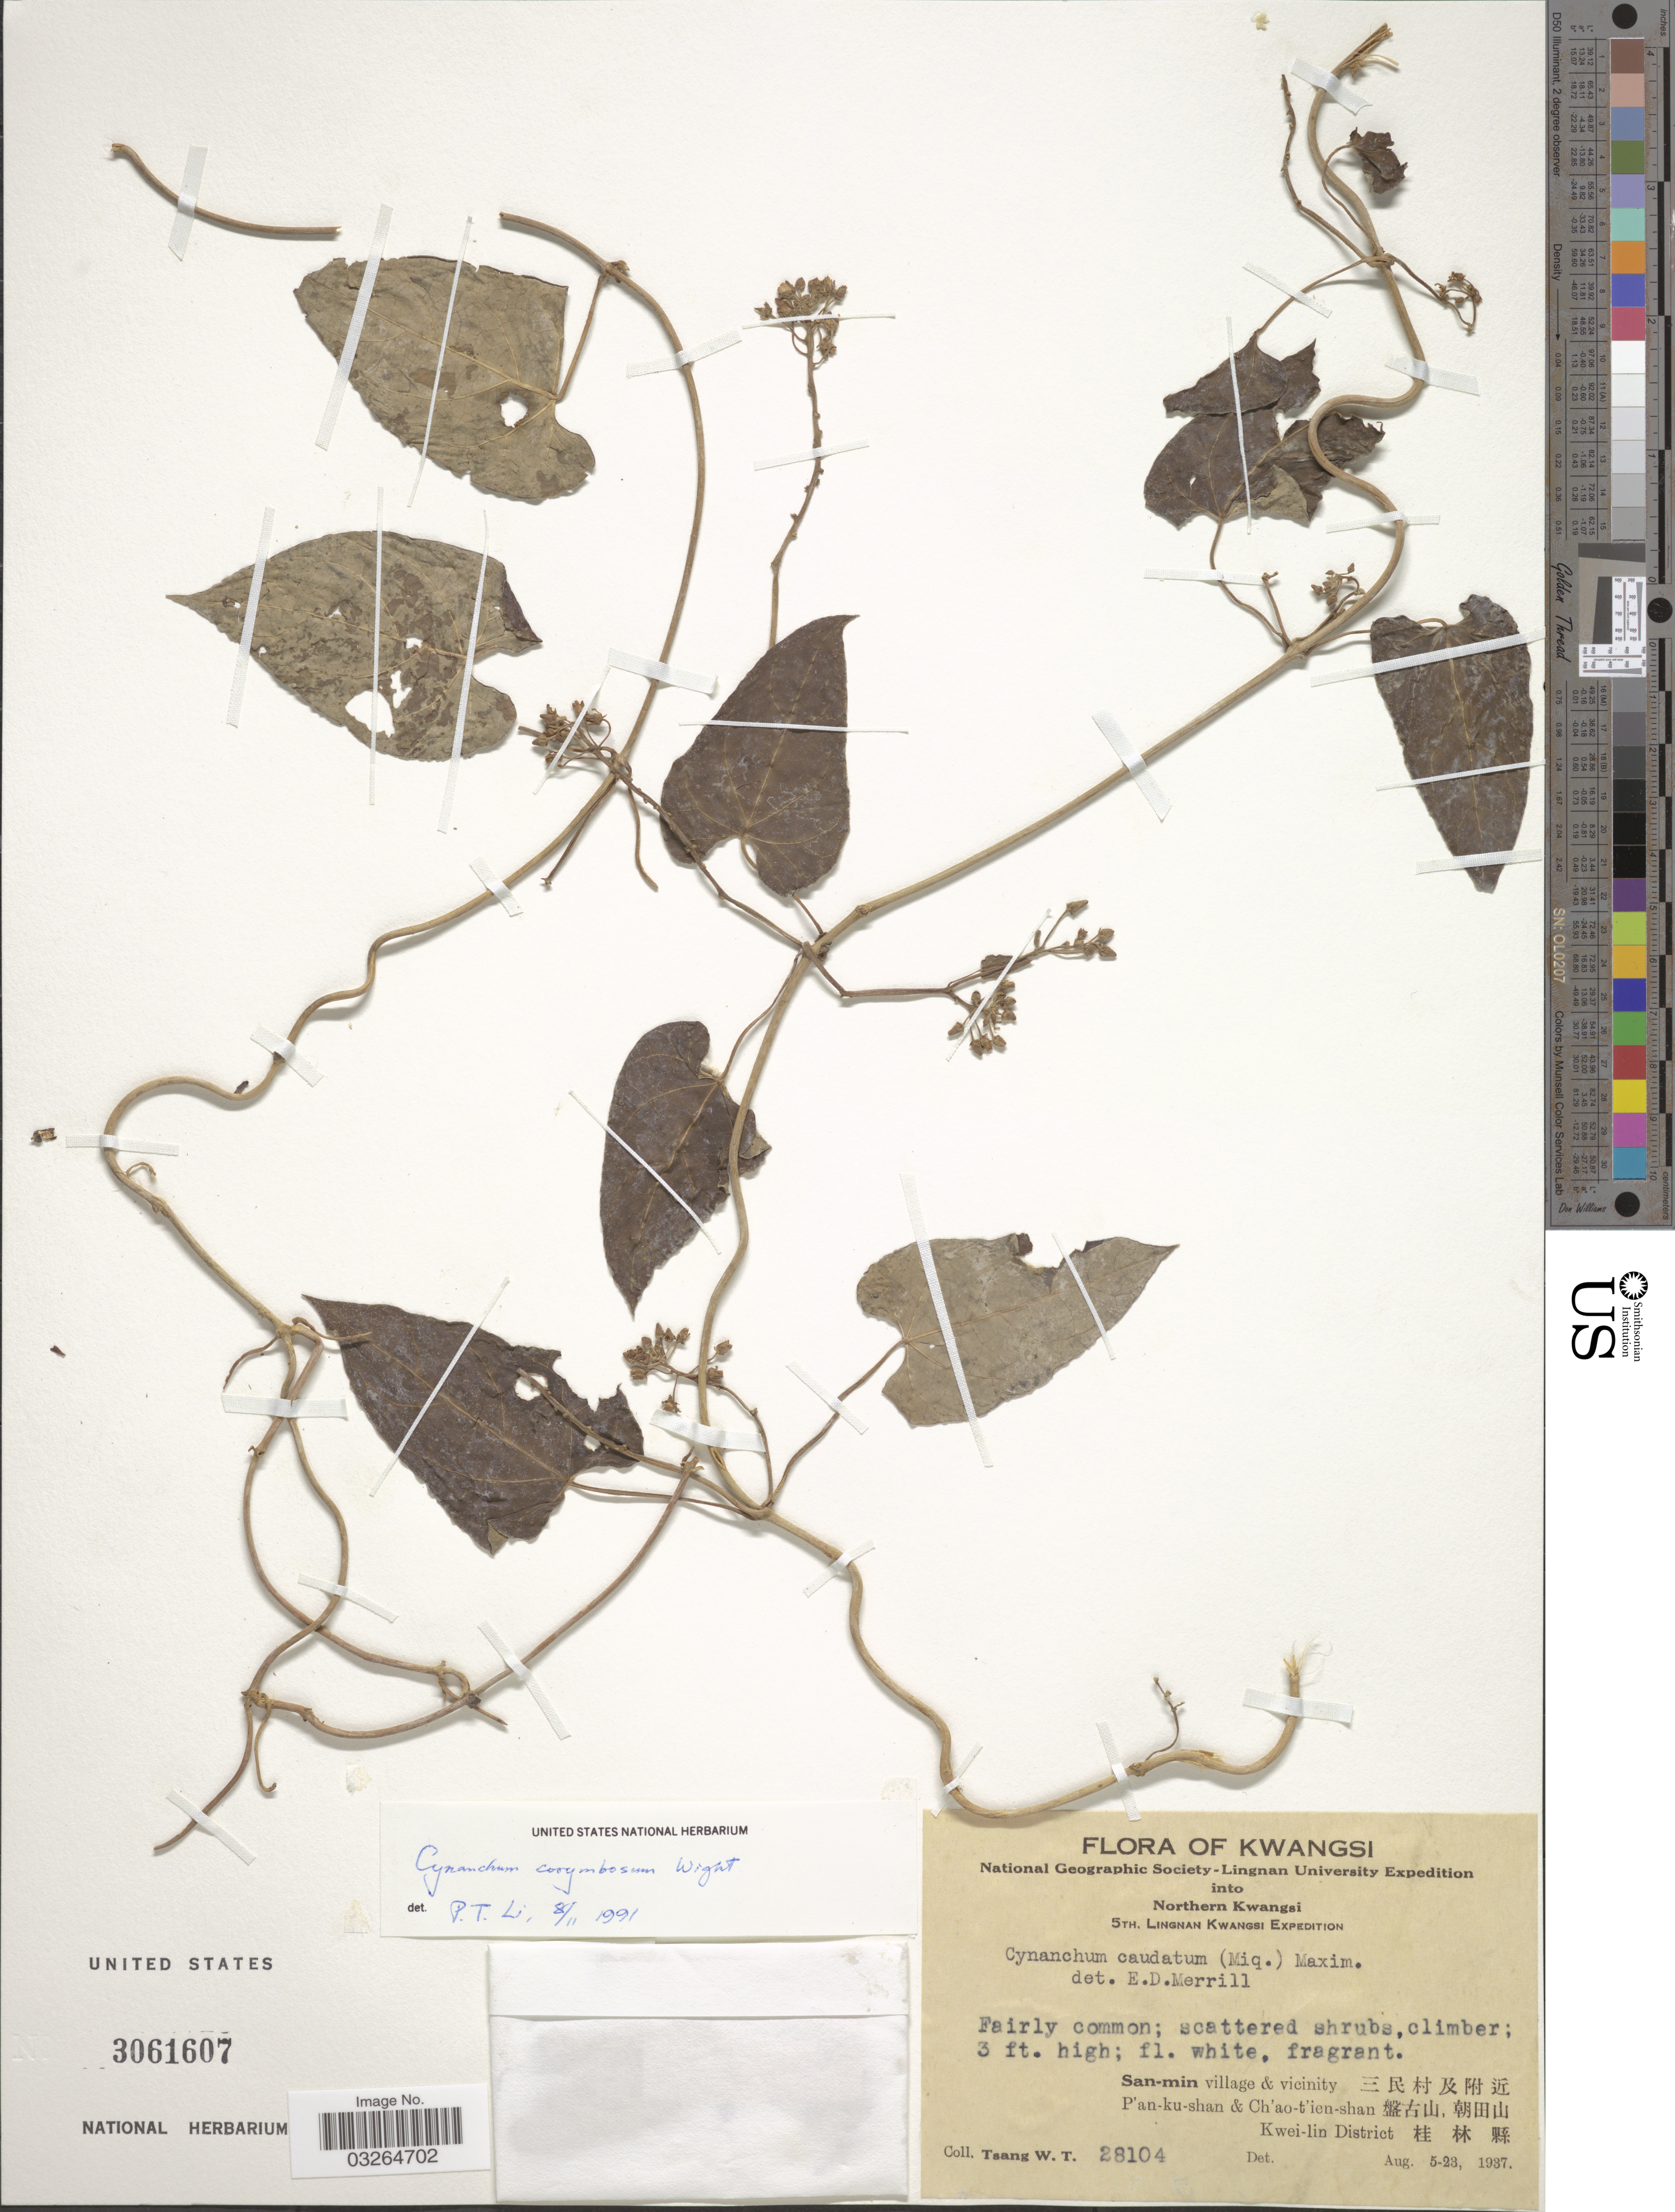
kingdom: Plantae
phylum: Tracheophyta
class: Magnoliopsida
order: Gentianales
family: Apocynaceae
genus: Cynanchum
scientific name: Cynanchum corymbosum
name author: Wight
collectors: W. T. Tsang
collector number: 28104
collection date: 1937-08-05/1937-08-23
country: China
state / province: Guangxi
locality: Kwangsi.Northern Kwangsi. San-min village & vicinity P'an-ku-shan & Ch'ao-t'ien-shan Kwei-lin District .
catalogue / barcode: US 3061607